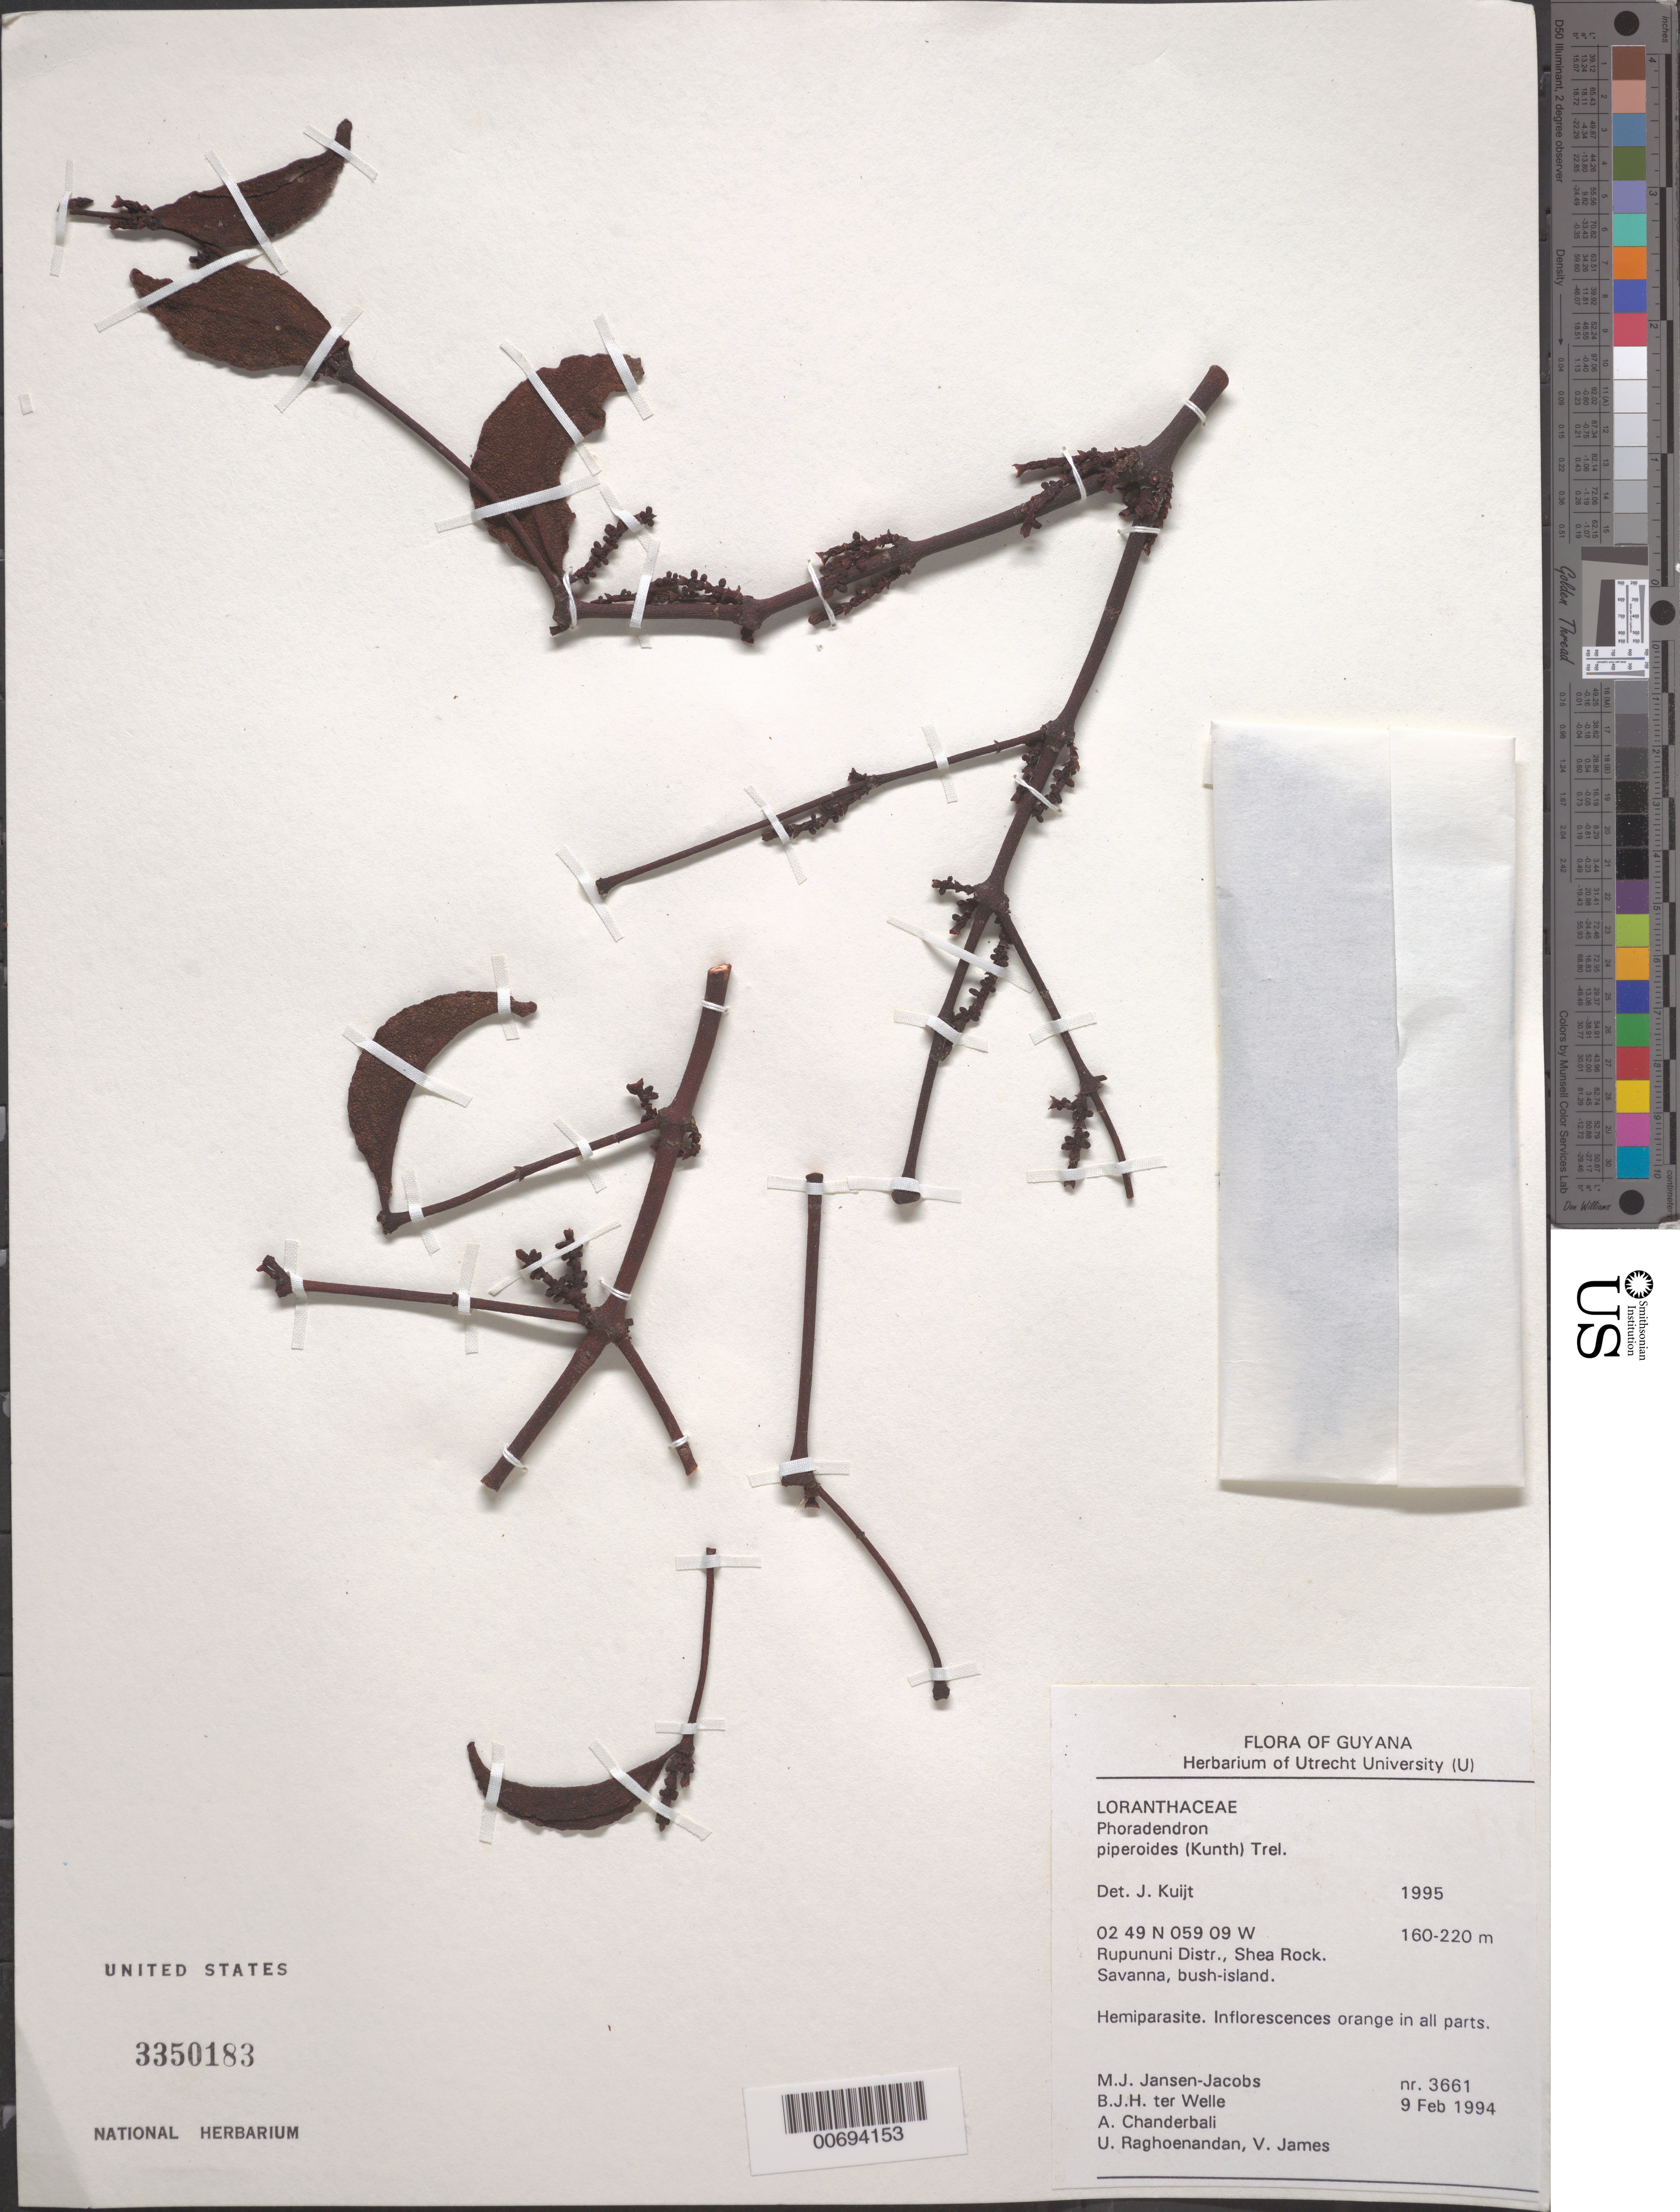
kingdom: Plantae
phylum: Tracheophyta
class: Magnoliopsida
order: Santalales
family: Viscaceae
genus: Phoradendron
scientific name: Phoradendron piperoides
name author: (Kunth) Trel.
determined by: Kuijt, Job, (CANADA)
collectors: M. J. Jansen-Jacobs, B. Welle, A. S. Chanderbali, U. Raghoenandan & V. James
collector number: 3661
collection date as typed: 9-Feb-94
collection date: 1994-02-09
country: Guyana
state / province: U. Takutu-U. Essequibo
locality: Shea Rock, Rupununi Dist.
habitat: Savanna, bush island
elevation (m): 160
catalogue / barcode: US 3350183